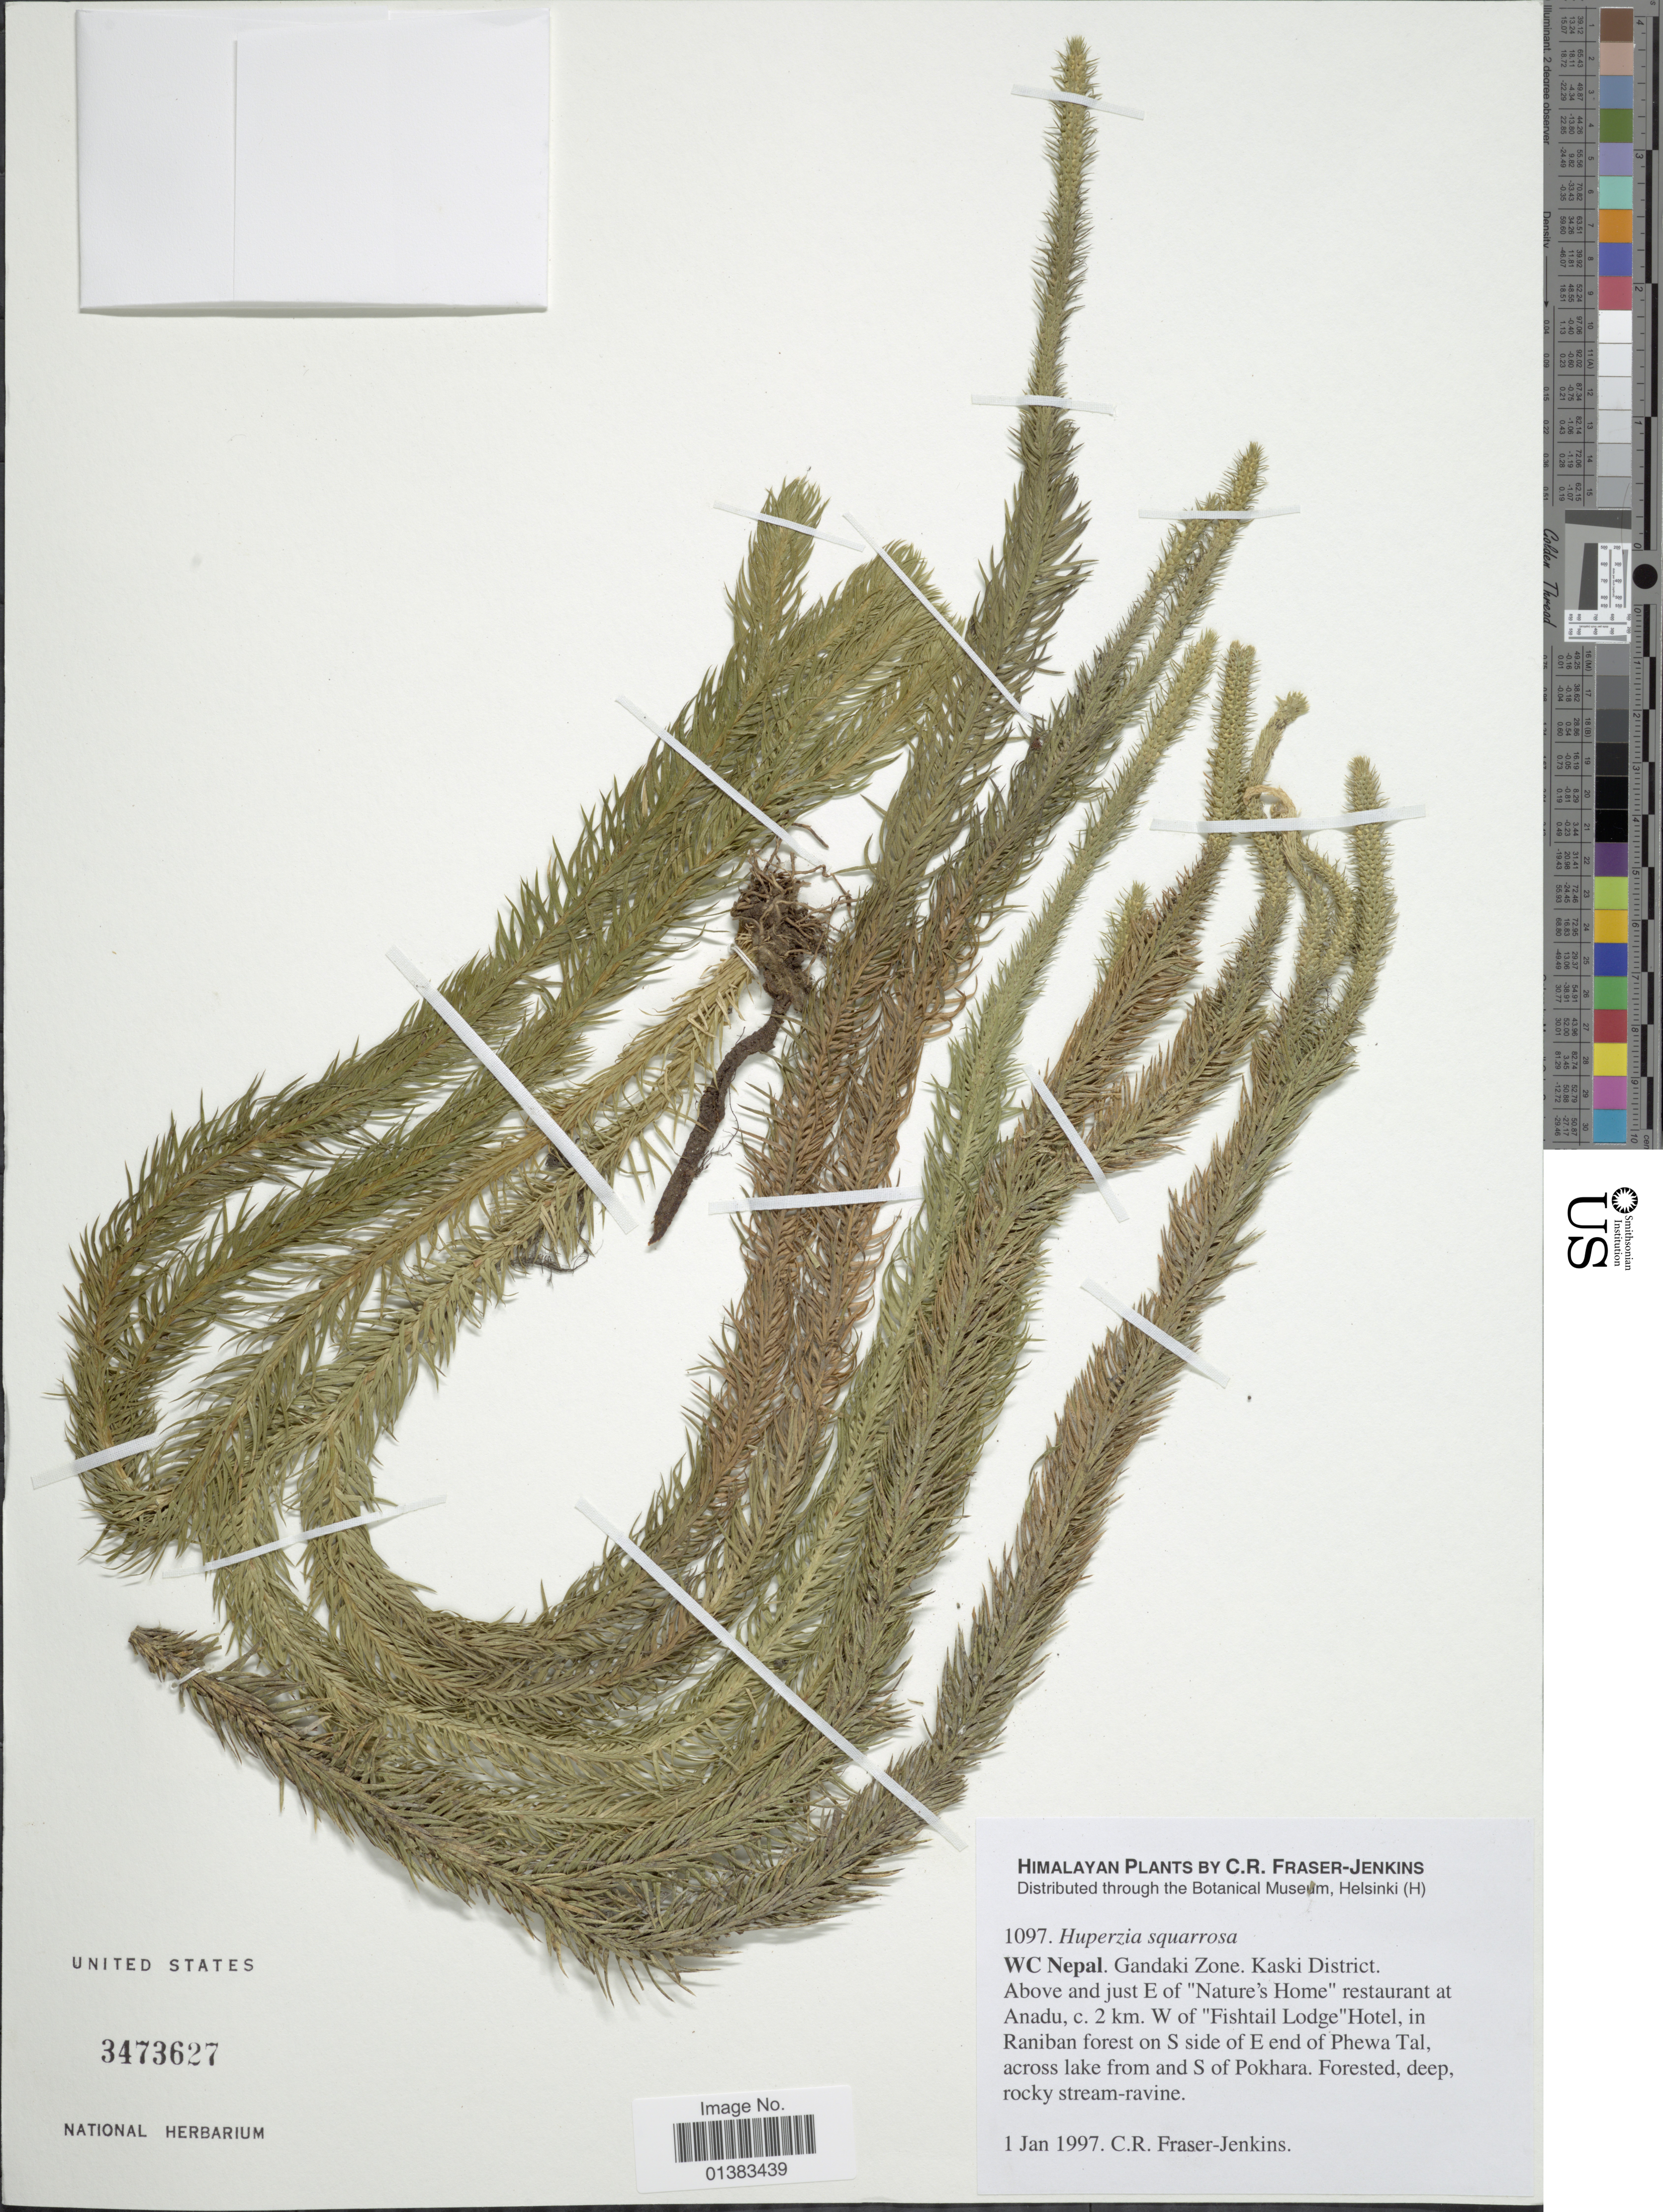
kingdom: Plantae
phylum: Tracheophyta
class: Lycopodiopsida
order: Lycopodiales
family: Lycopodiaceae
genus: Phlegmariurus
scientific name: Phlegmariurus ulcifolius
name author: (Sw.) S. R. Gosh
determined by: Field, A. R.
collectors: C. R. Fraser-Jenkins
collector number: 1097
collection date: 1997-01-01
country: Nepal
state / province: Gandaki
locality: Himalayan Plants, WC Nepal. Gandaki Zone. Kaski District. Above and just E of "Nature's Home" restaurant at Anadu, c. 2 km. W of "Fishtail Lodge" Hotel, in Raniban forest on S side of E end of Phewa Tal, across lake from and S of Pokhara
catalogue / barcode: US 3473627